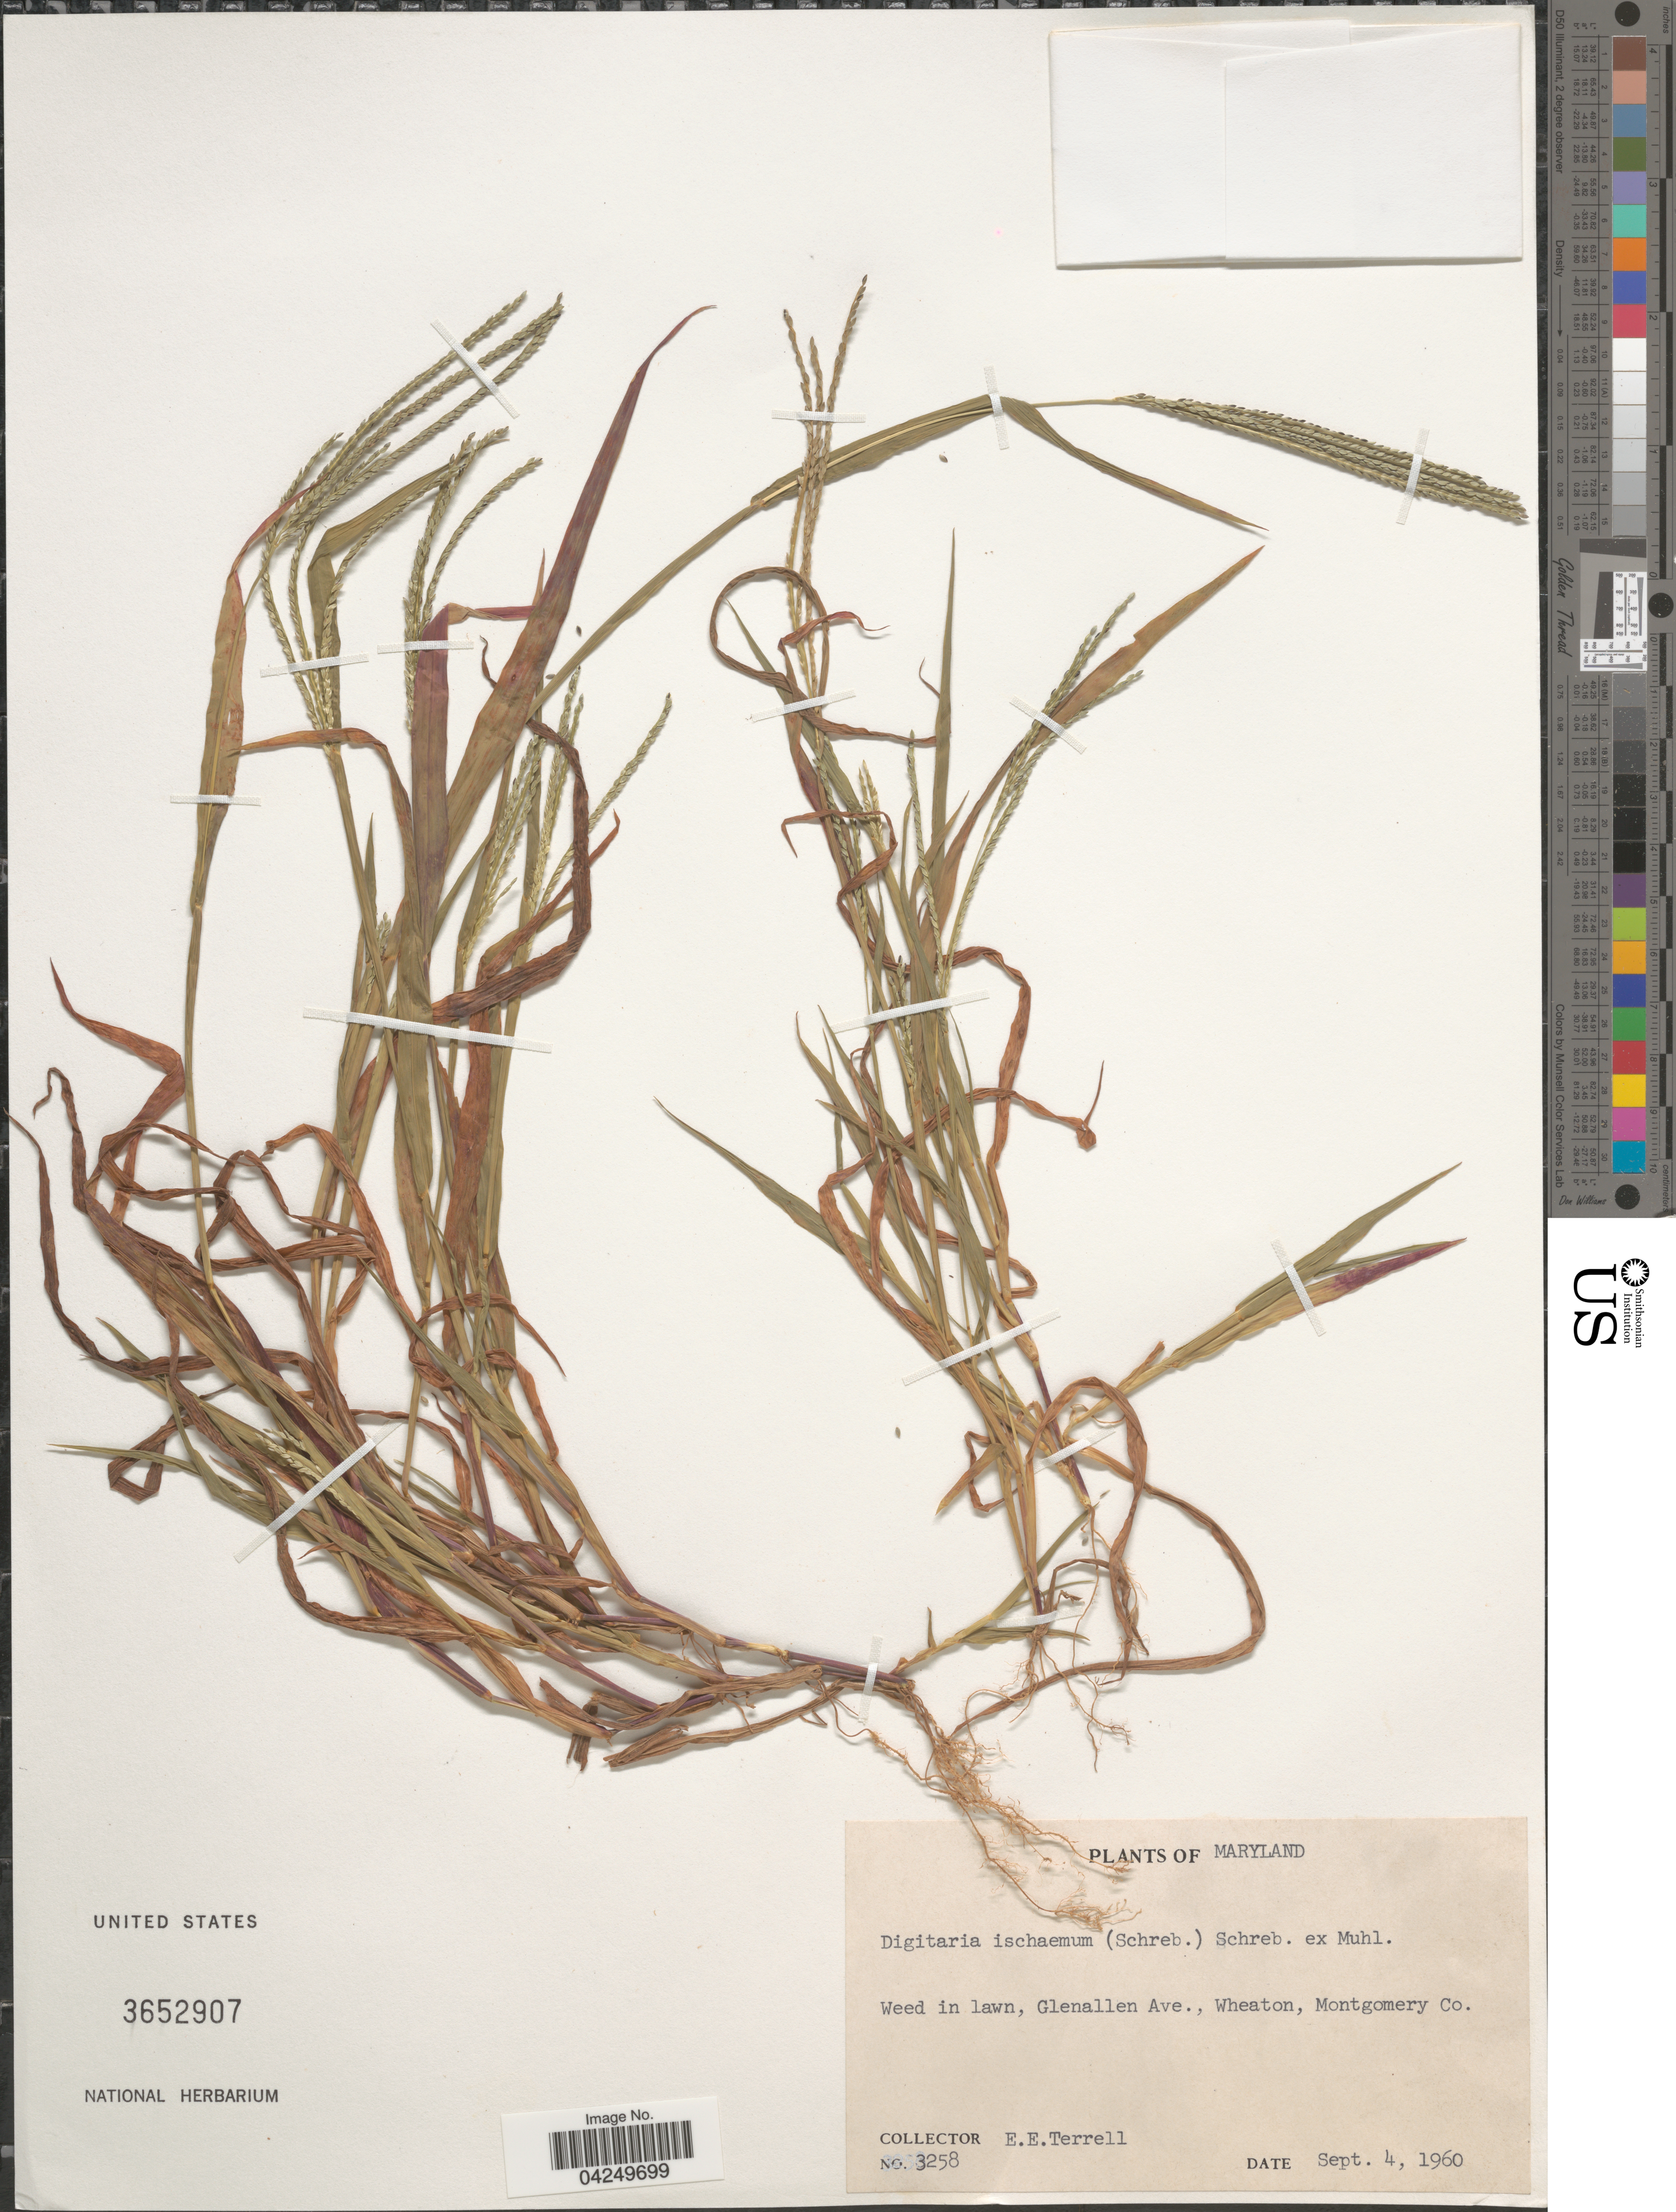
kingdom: Plantae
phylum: Tracheophyta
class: Liliopsida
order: Poales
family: Poaceae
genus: Digitaria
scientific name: Digitaria ischaemum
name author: (Schreber) Schreber ex Muhl.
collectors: E. E. Terrell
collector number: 3258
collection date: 1960-09-04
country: United States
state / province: Maryland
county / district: Montgomery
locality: In lawn, Glenallen Ave., Wheaton, Montgomery Co.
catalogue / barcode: US 3652907